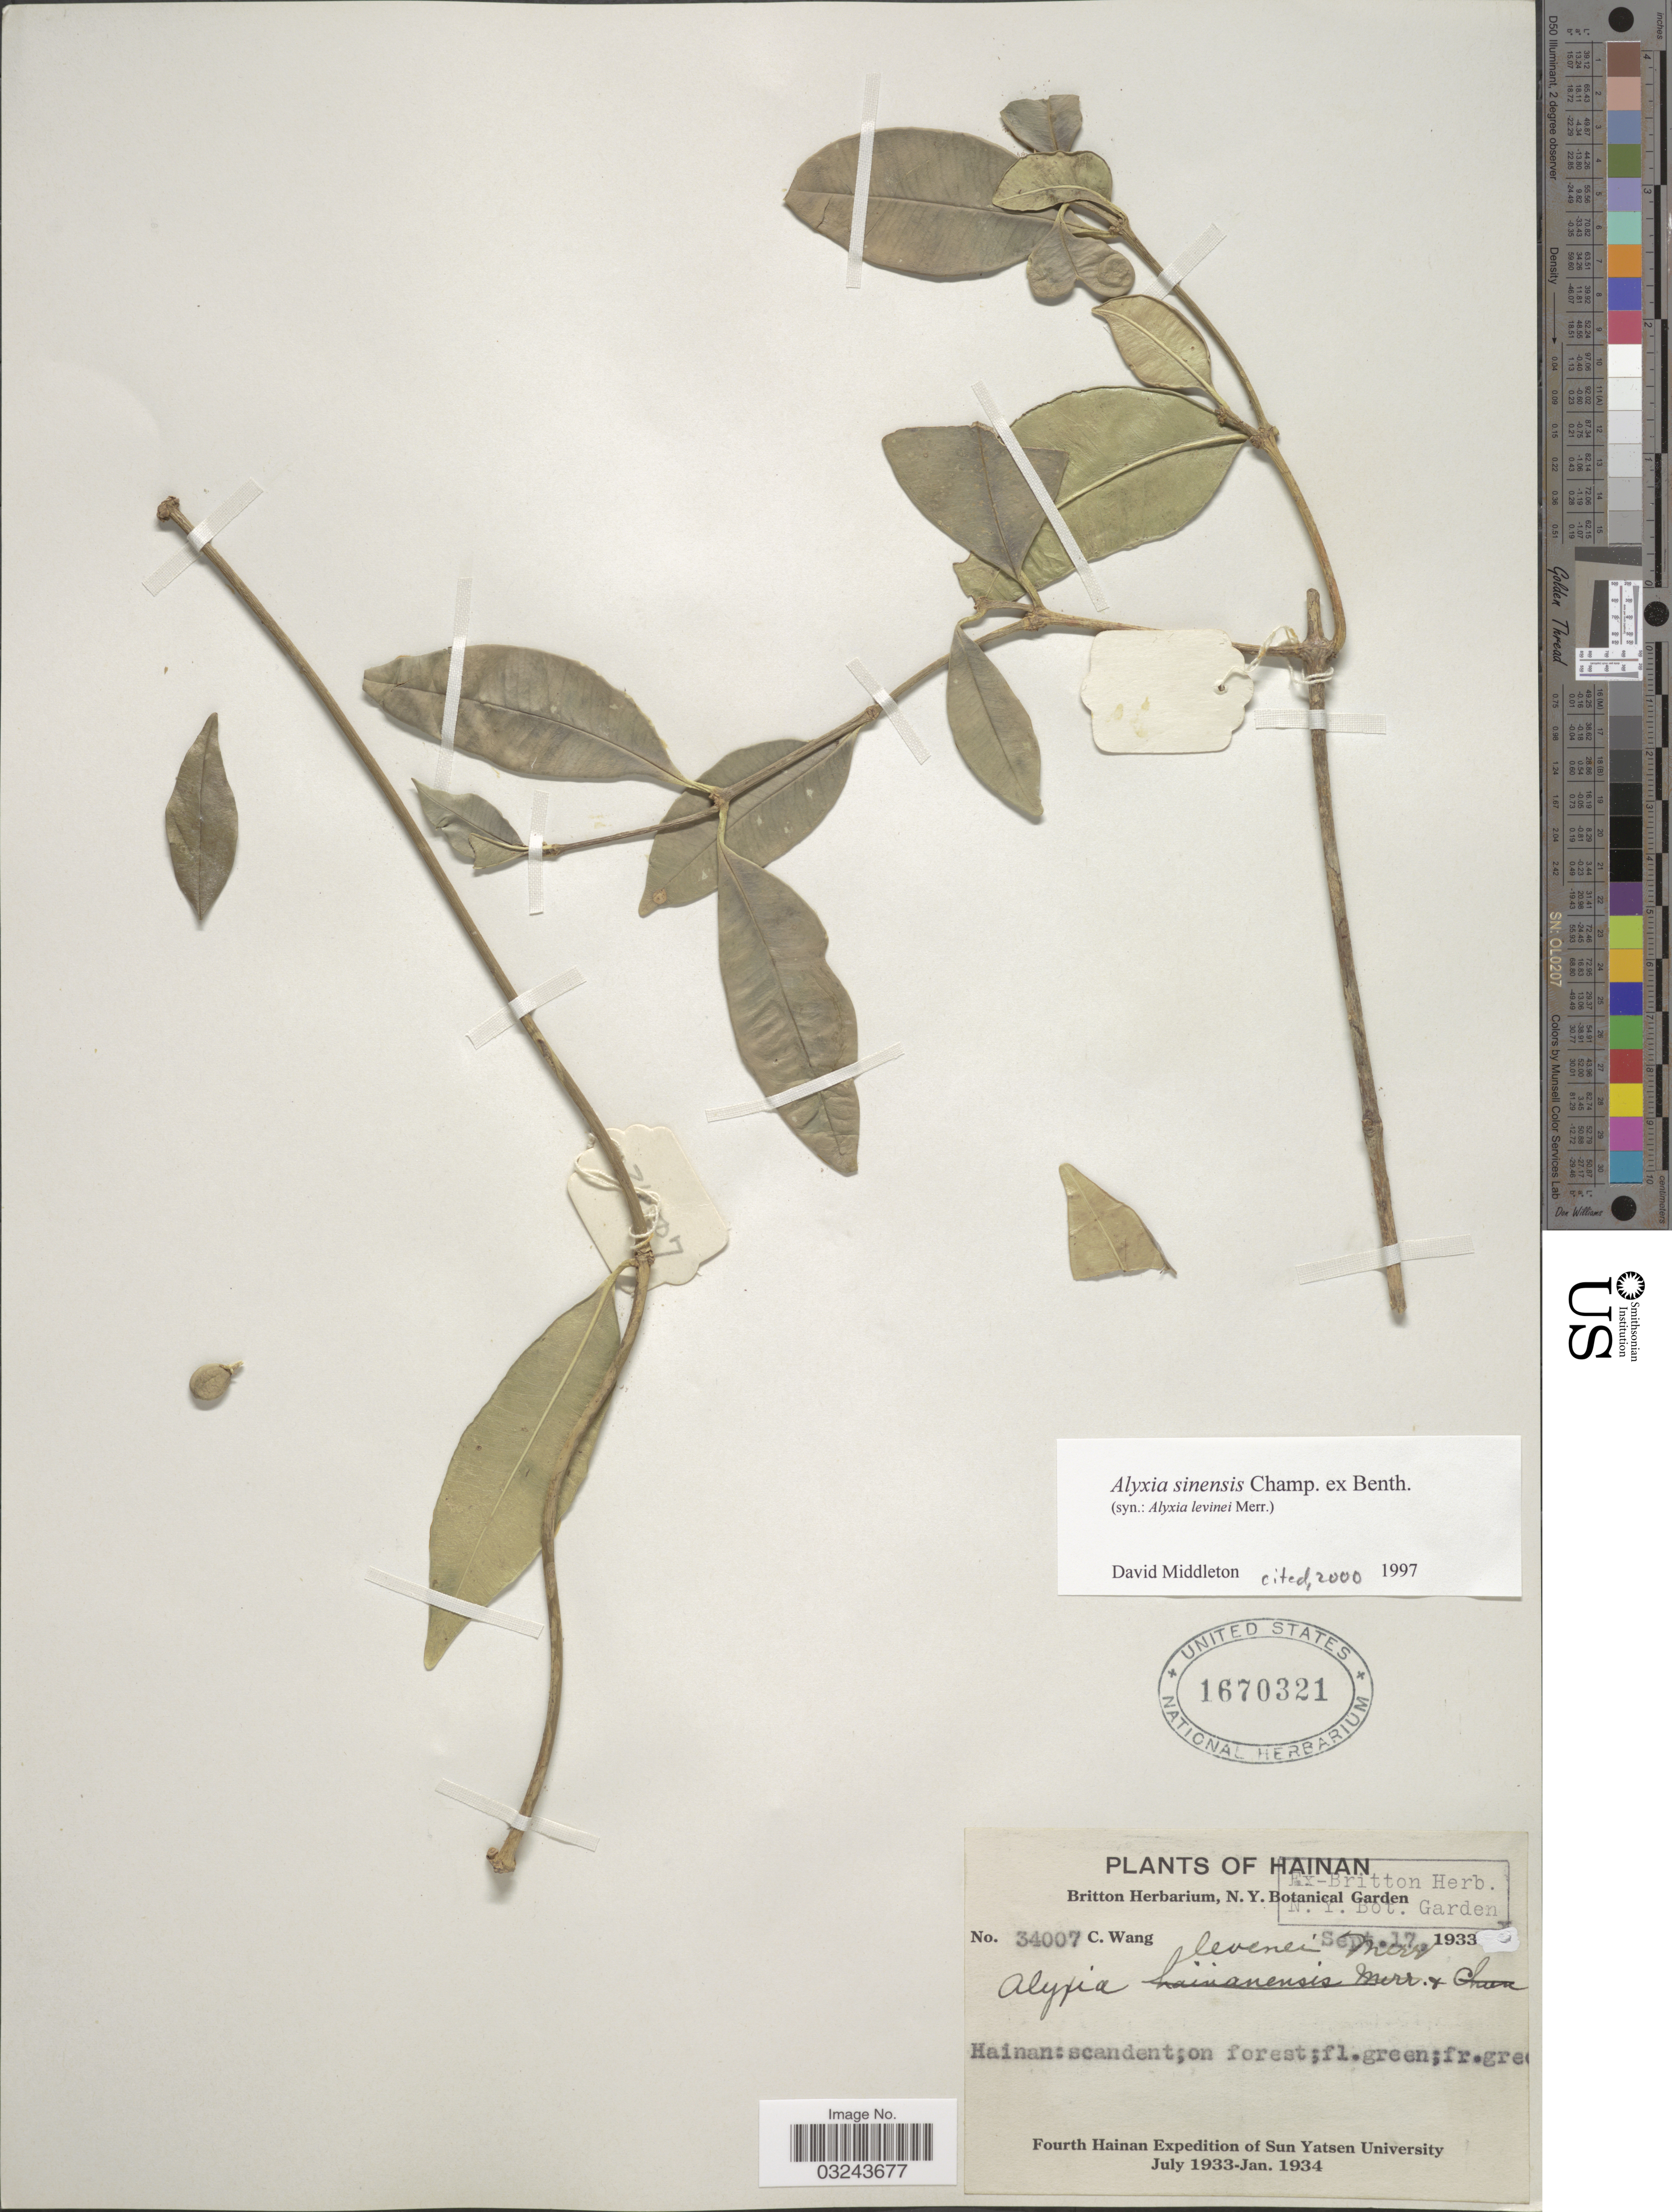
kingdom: Plantae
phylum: Tracheophyta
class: Magnoliopsida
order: Gentianales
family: Apocynaceae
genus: Alyxia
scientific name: Alyxia sinensis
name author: Champ. ex Benth.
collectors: C. Wang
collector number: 34007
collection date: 1933-09-17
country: China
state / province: Hainan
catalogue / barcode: US 1670321